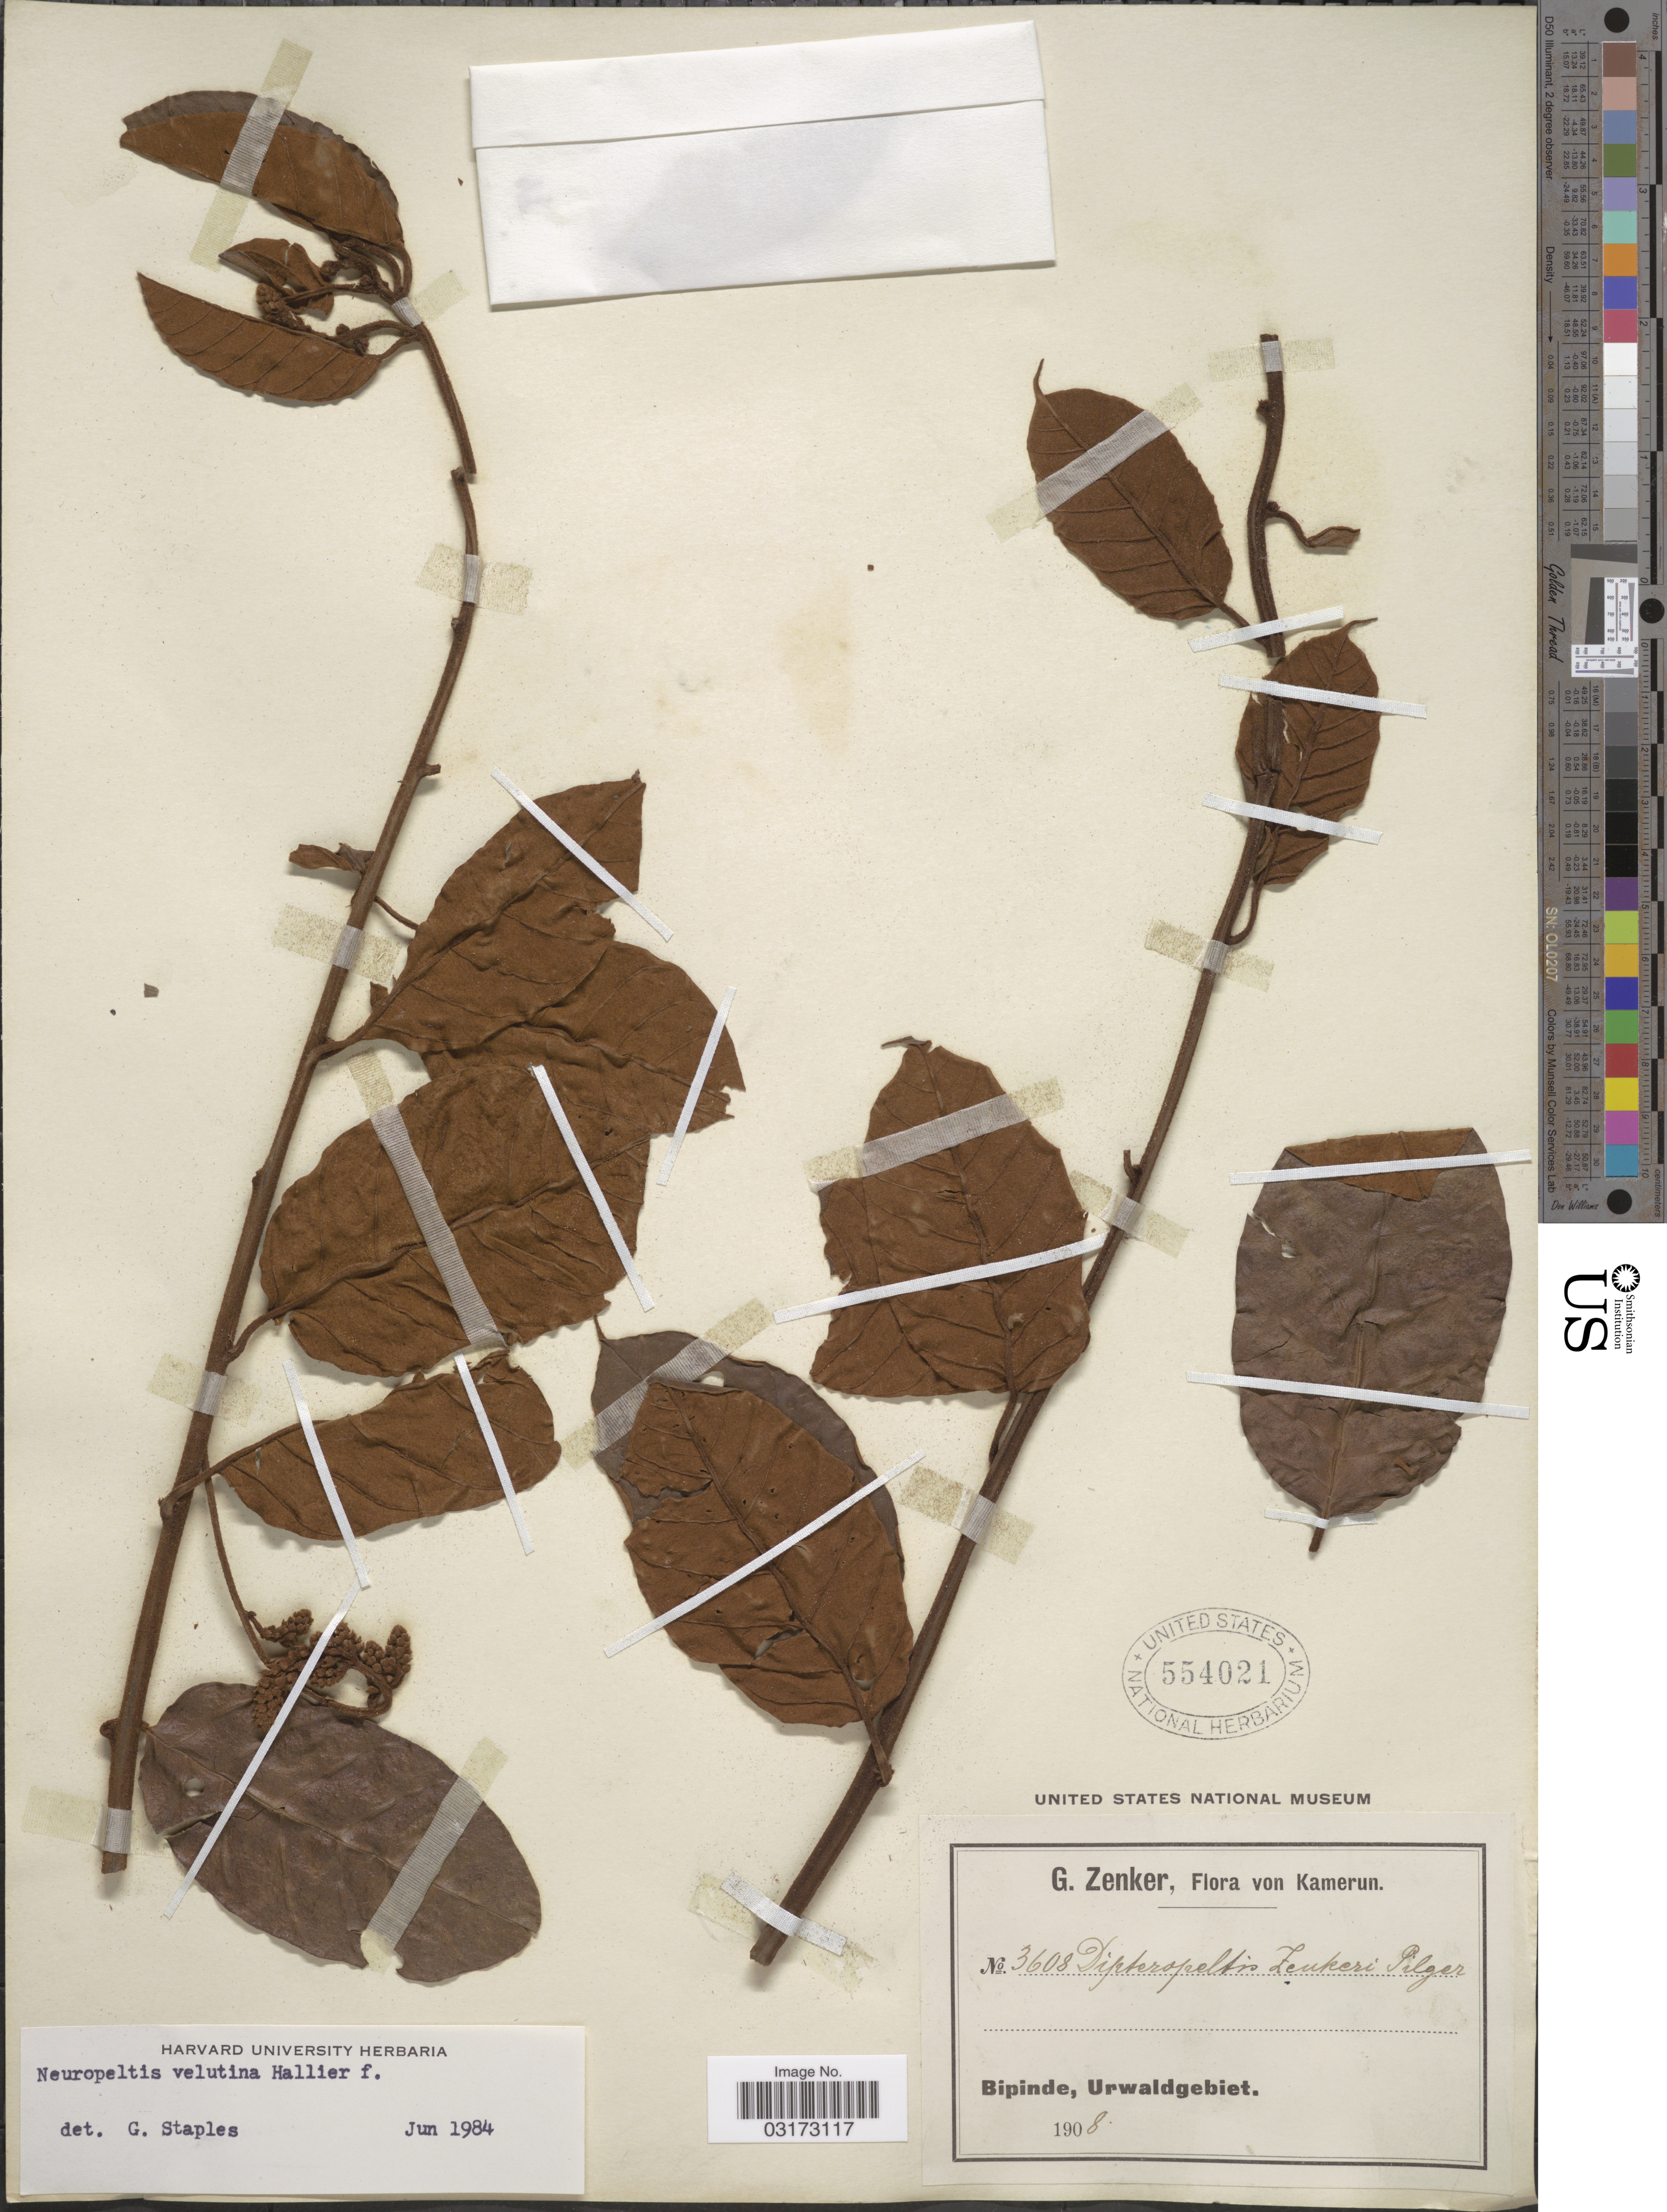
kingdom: Plantae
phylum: Tracheophyta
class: Magnoliopsida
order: Solanales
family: Convolvulaceae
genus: Neuropeltis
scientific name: Neuropeltis velutina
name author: Hallier f.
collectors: G. A. Zenker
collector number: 3608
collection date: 1908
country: Cameroon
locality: Kamerun. Bipinde, Urwaldgebiet.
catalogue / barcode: US 554021